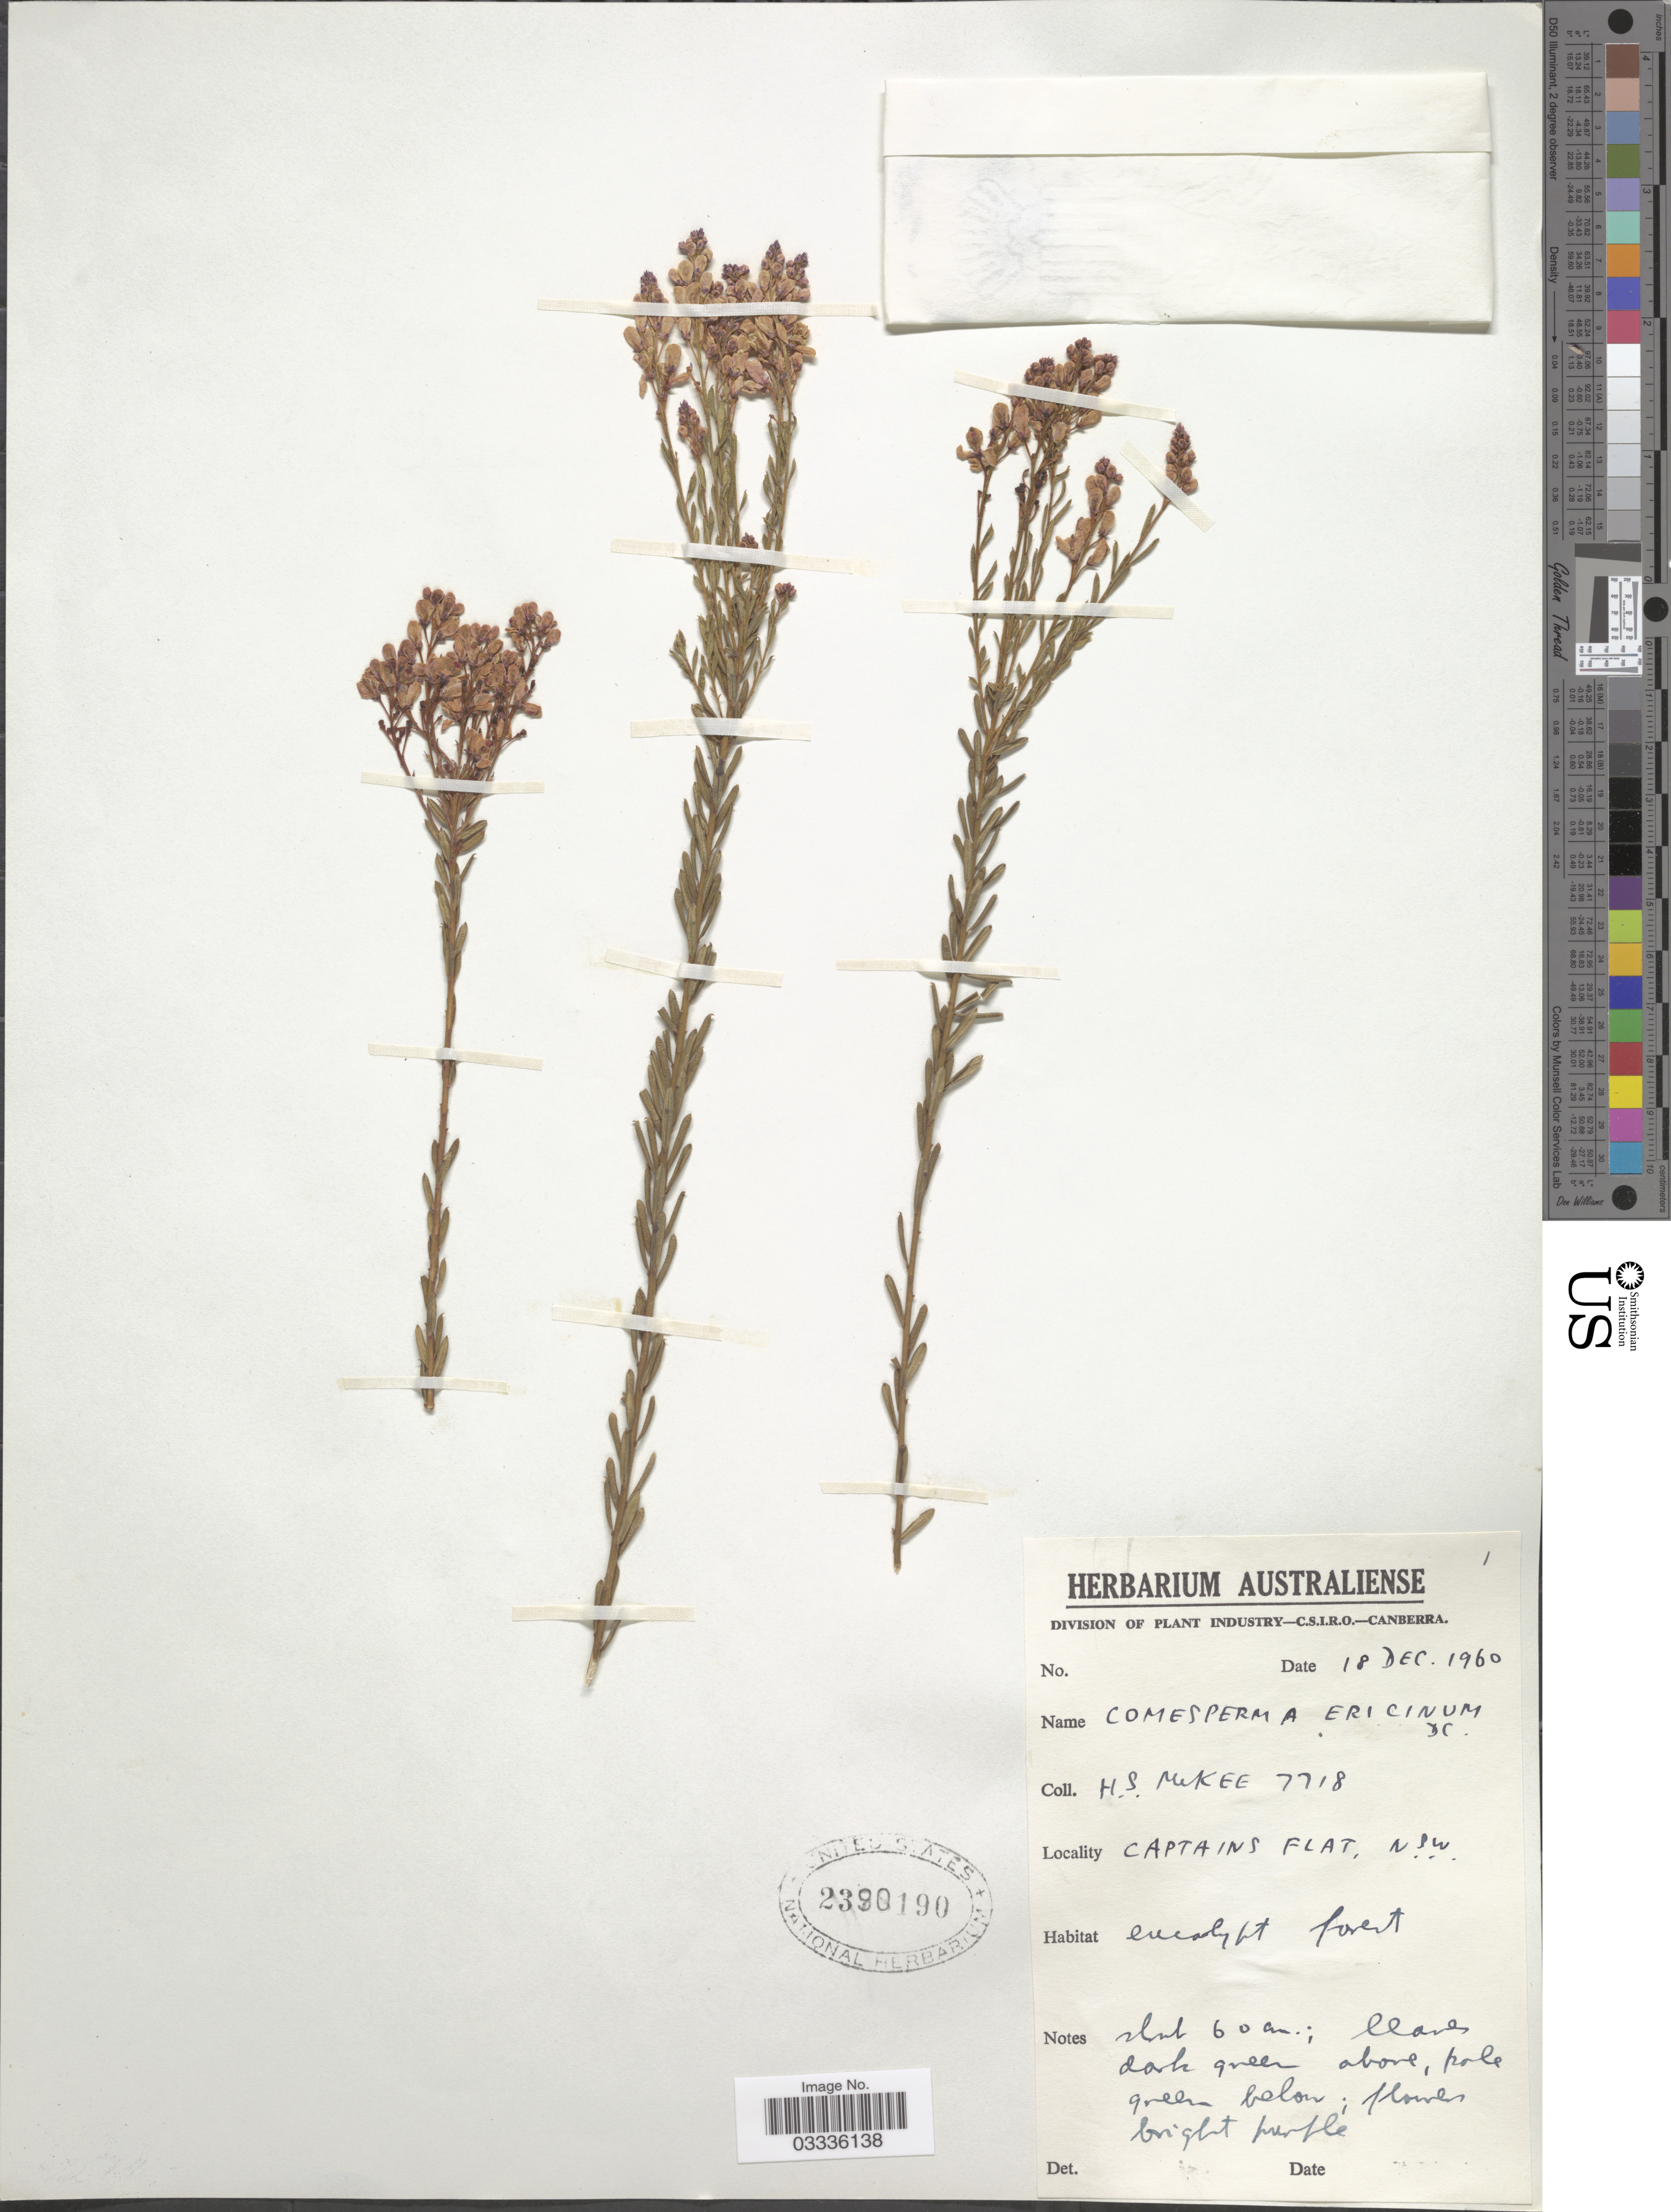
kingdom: Plantae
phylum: Tracheophyta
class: Magnoliopsida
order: Fabales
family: Polygalaceae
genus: Comesperma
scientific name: Comesperma ericinum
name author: DC.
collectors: H. S. McKee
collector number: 7718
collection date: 1960-12-18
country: Australia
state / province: New South Wales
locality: Captains Flat.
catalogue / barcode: US 2390190